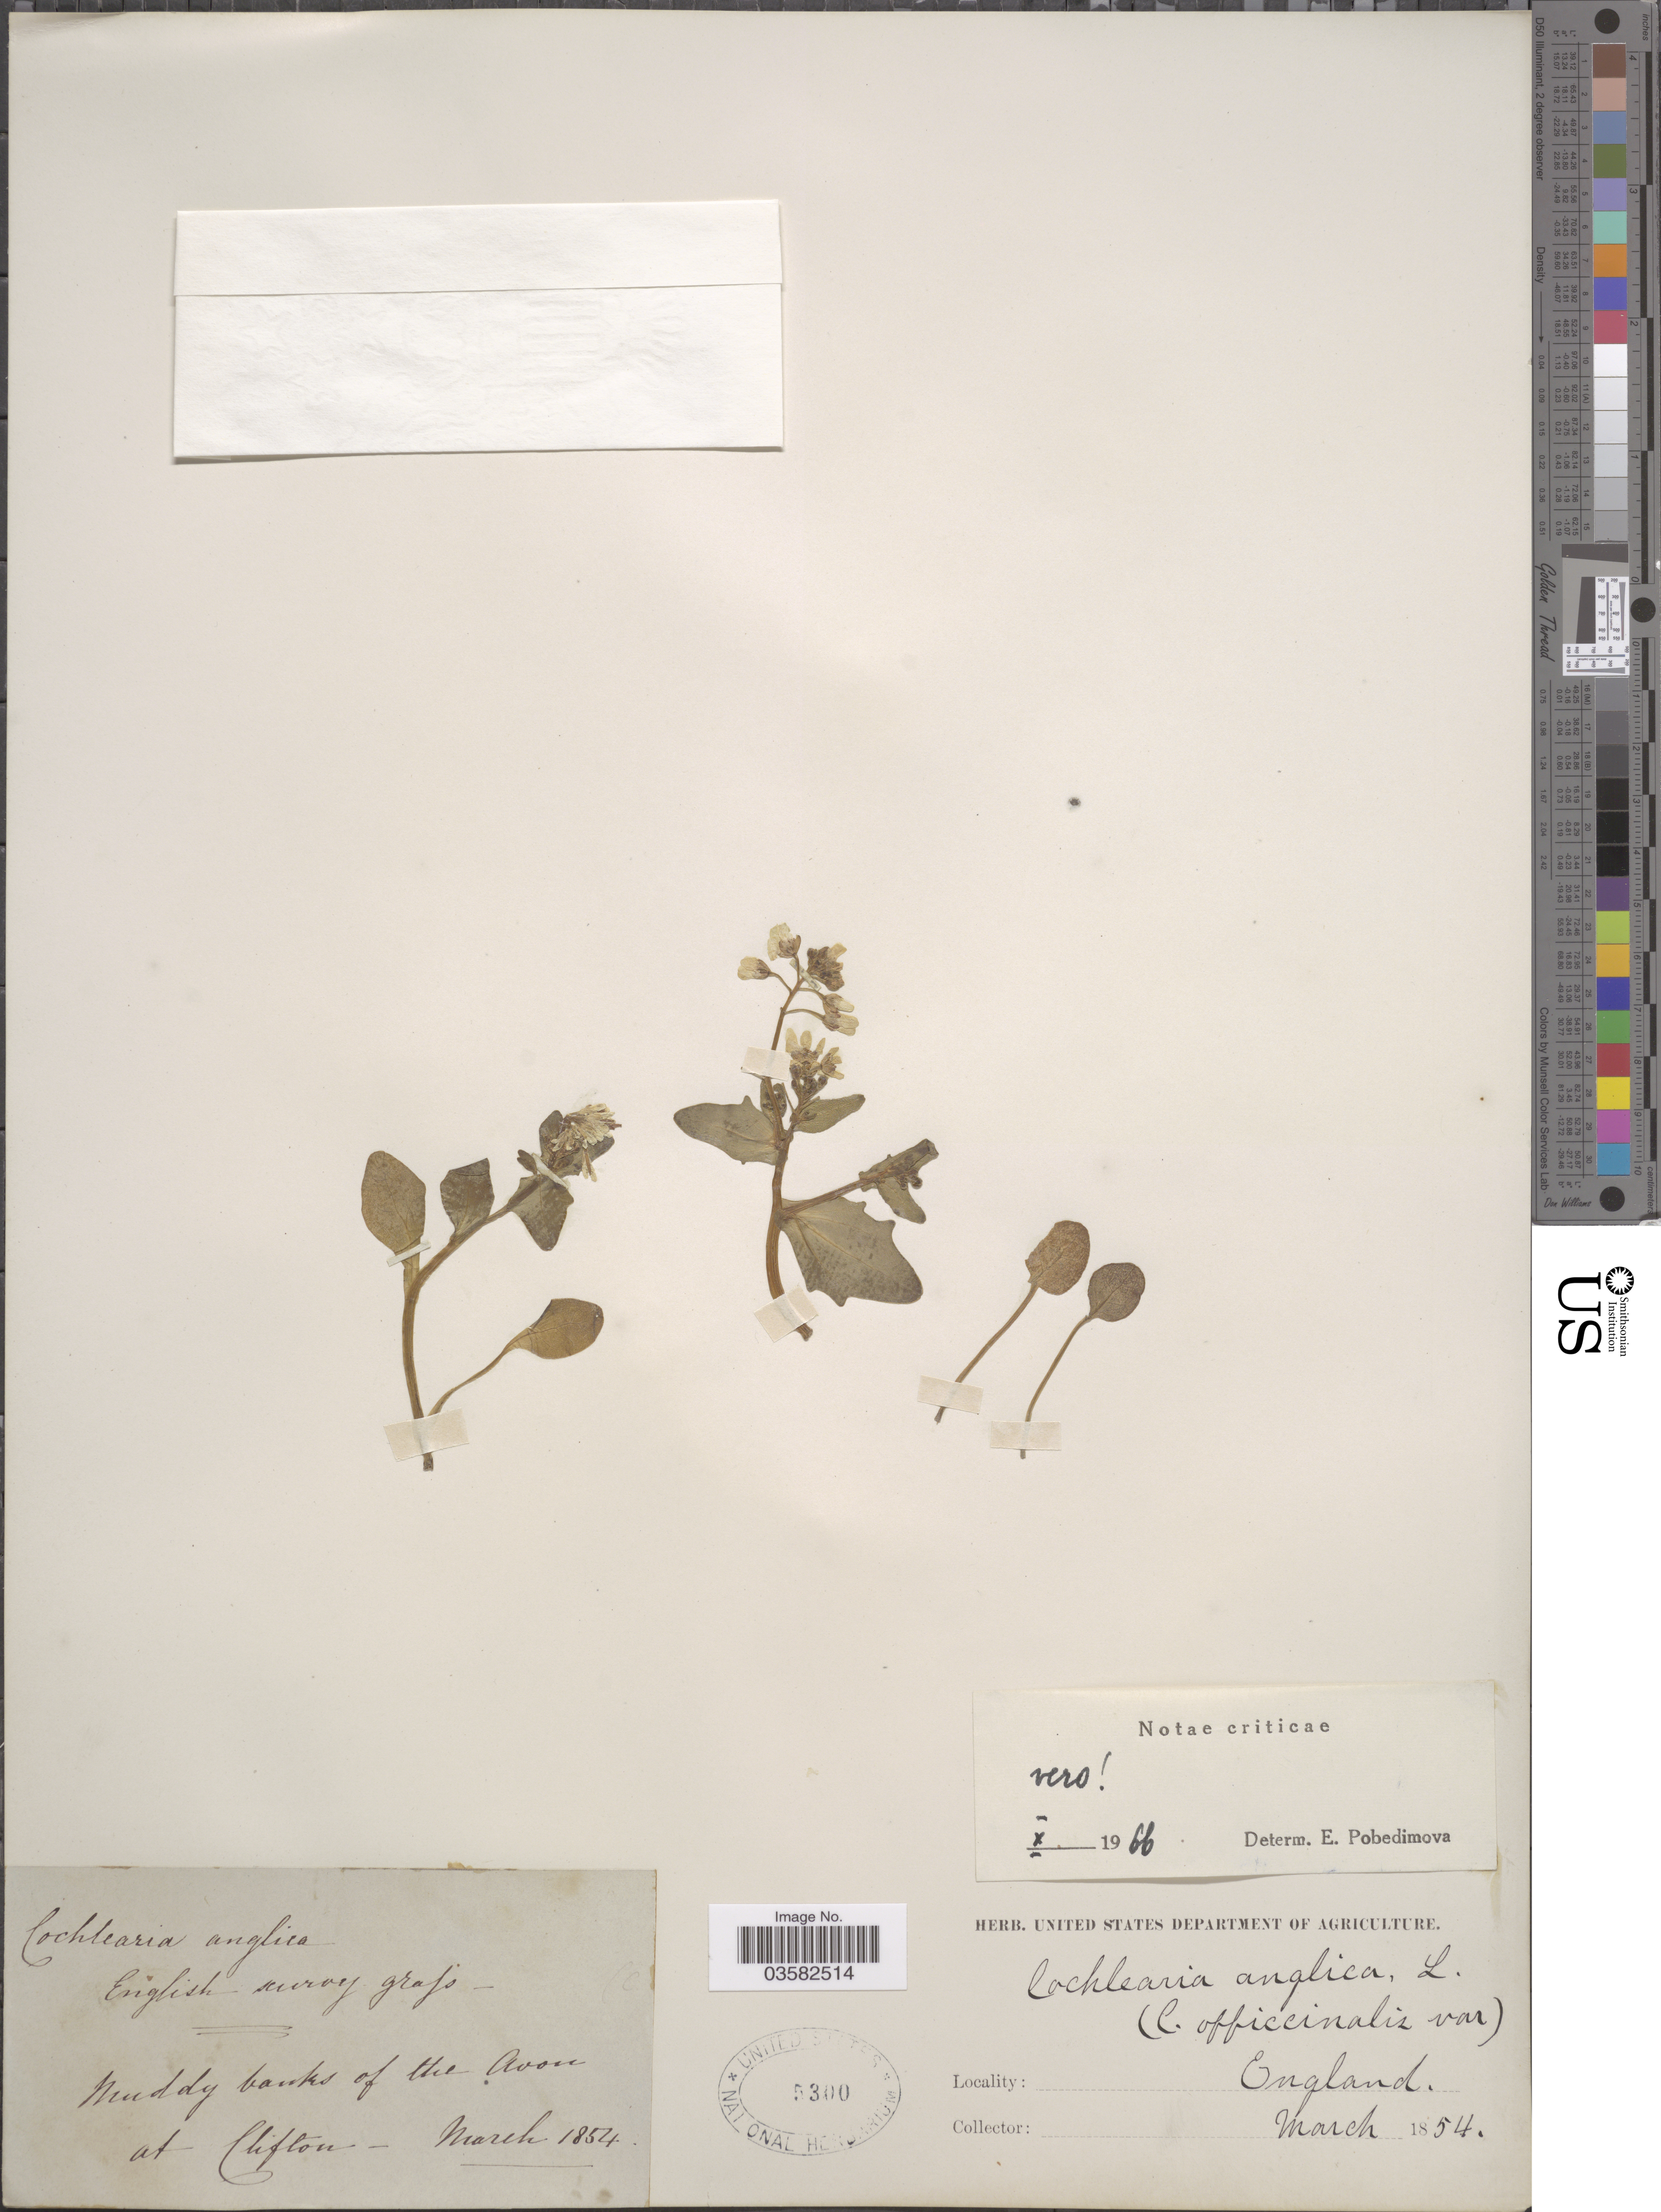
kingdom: Plantae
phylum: Tracheophyta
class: Magnoliopsida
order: Brassicales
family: Brassicaceae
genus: Cochlearia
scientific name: Cochlearia anglica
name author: L.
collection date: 1854-03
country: United Kingdom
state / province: England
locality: Muddy banks of the Avon at Clifton.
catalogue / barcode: US 5300